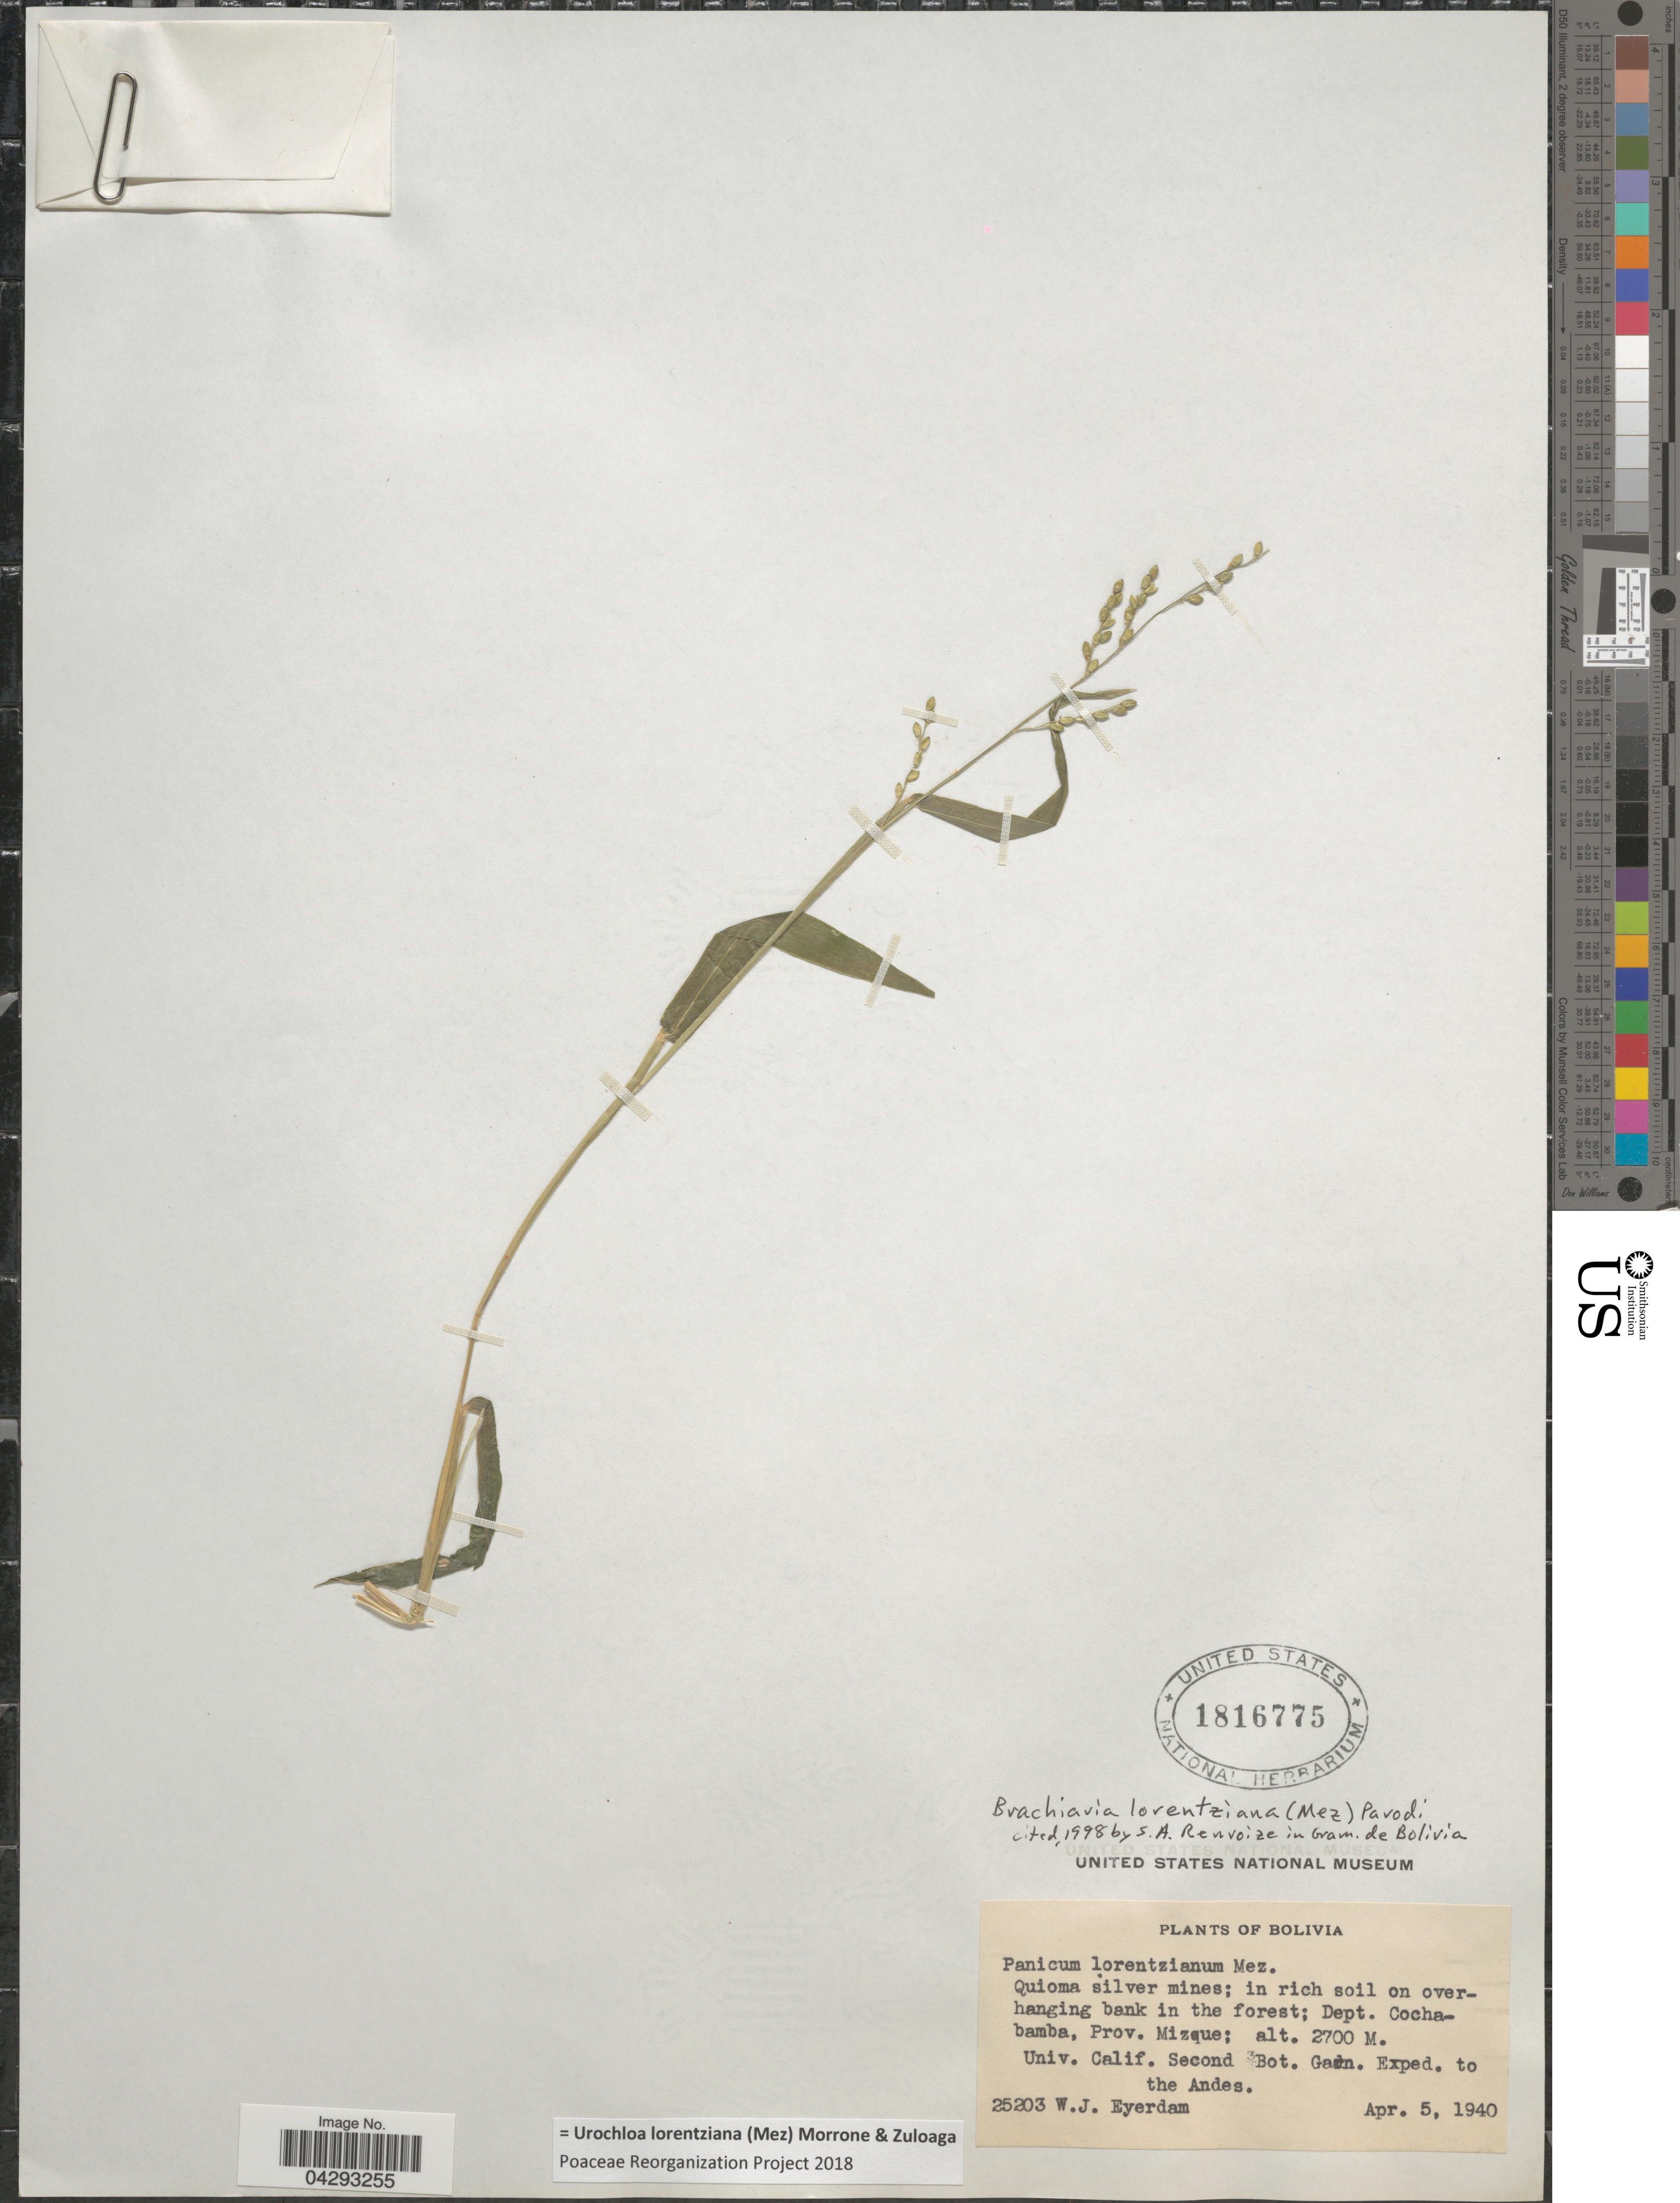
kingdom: Plantae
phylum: Tracheophyta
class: Liliopsida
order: Poales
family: Poaceae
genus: Urochloa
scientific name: Urochloa lorentziana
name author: (Mez) Morrone & Zuloaga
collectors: W. J. Eyerdam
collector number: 25203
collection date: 1940-04-05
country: Bolivia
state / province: Cochabamba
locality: Quioma silver mines; in rich soil on overhanging bank in the forest; Dept. Cochabamba, Prov. Mizque. Univ. Calif. Second Bot. Garn. Exped. to the Andes.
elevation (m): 2700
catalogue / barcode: US 1816775